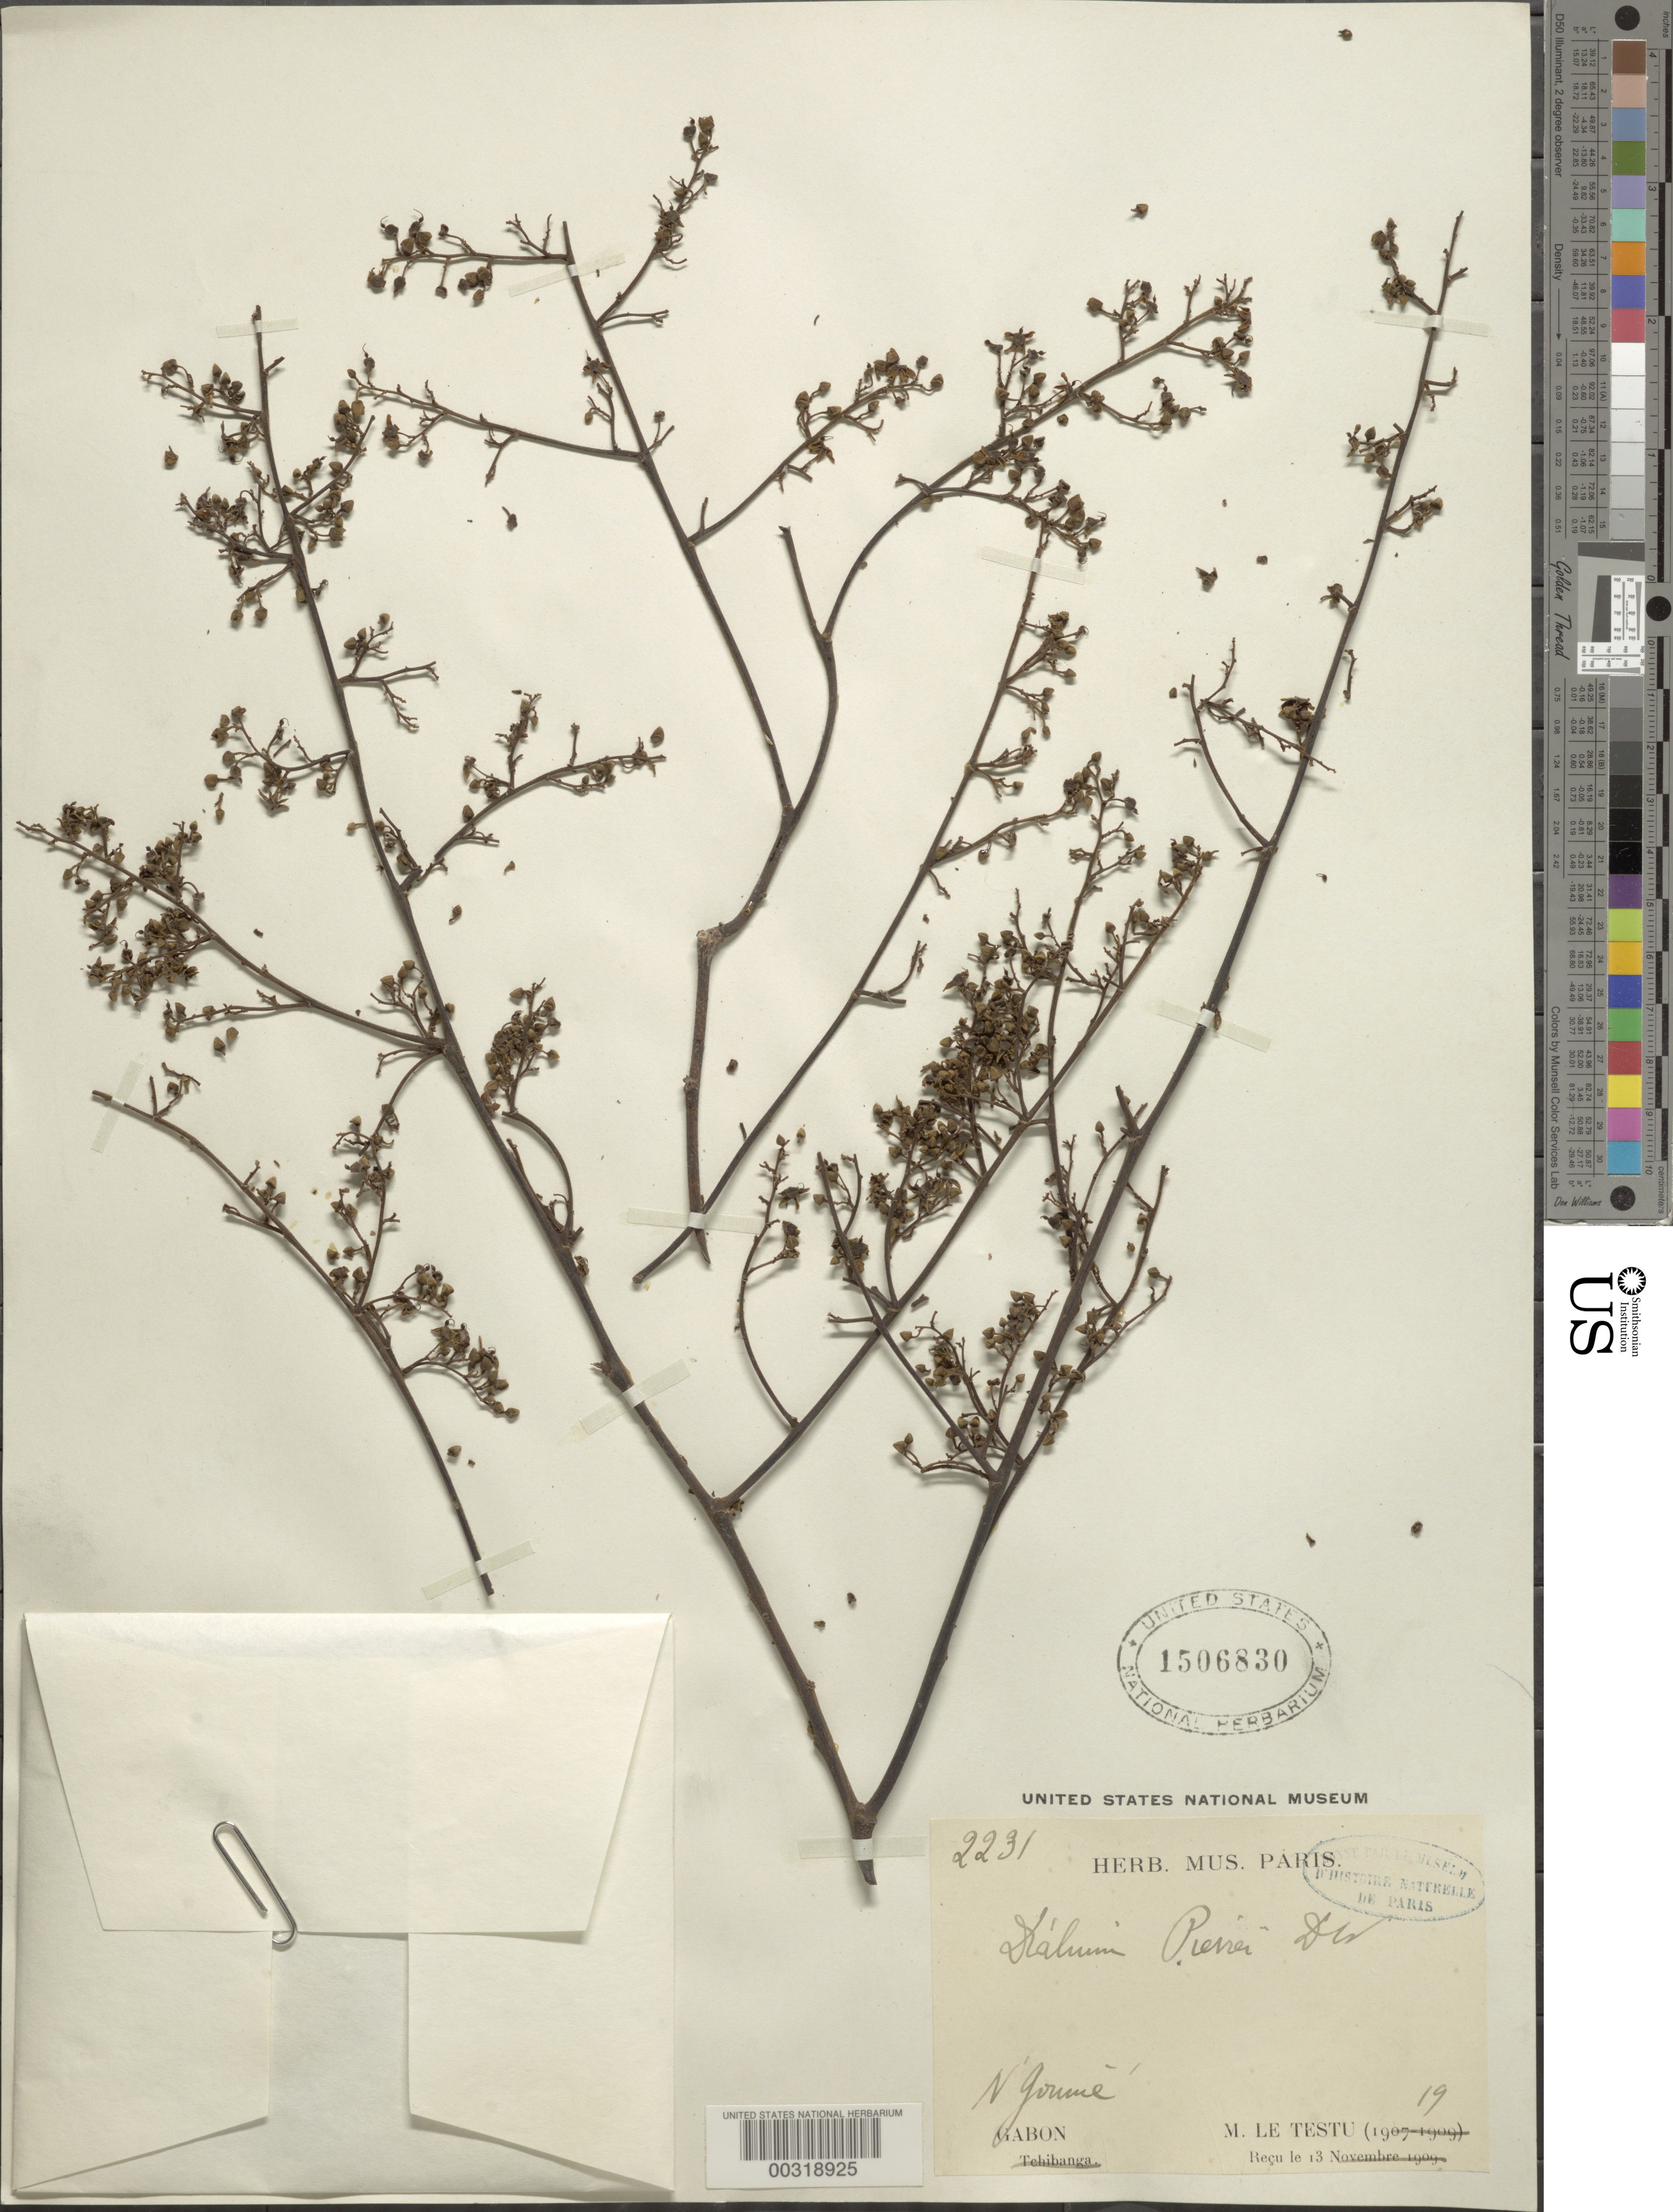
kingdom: Plantae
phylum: Tracheophyta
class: Magnoliopsida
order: Fabales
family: Fabaceae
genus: Dialium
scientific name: Dialium pierrei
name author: De Wild.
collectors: G. Le Testu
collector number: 2231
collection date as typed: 1919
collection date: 1919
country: Gabon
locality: N'goume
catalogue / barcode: US 1506830